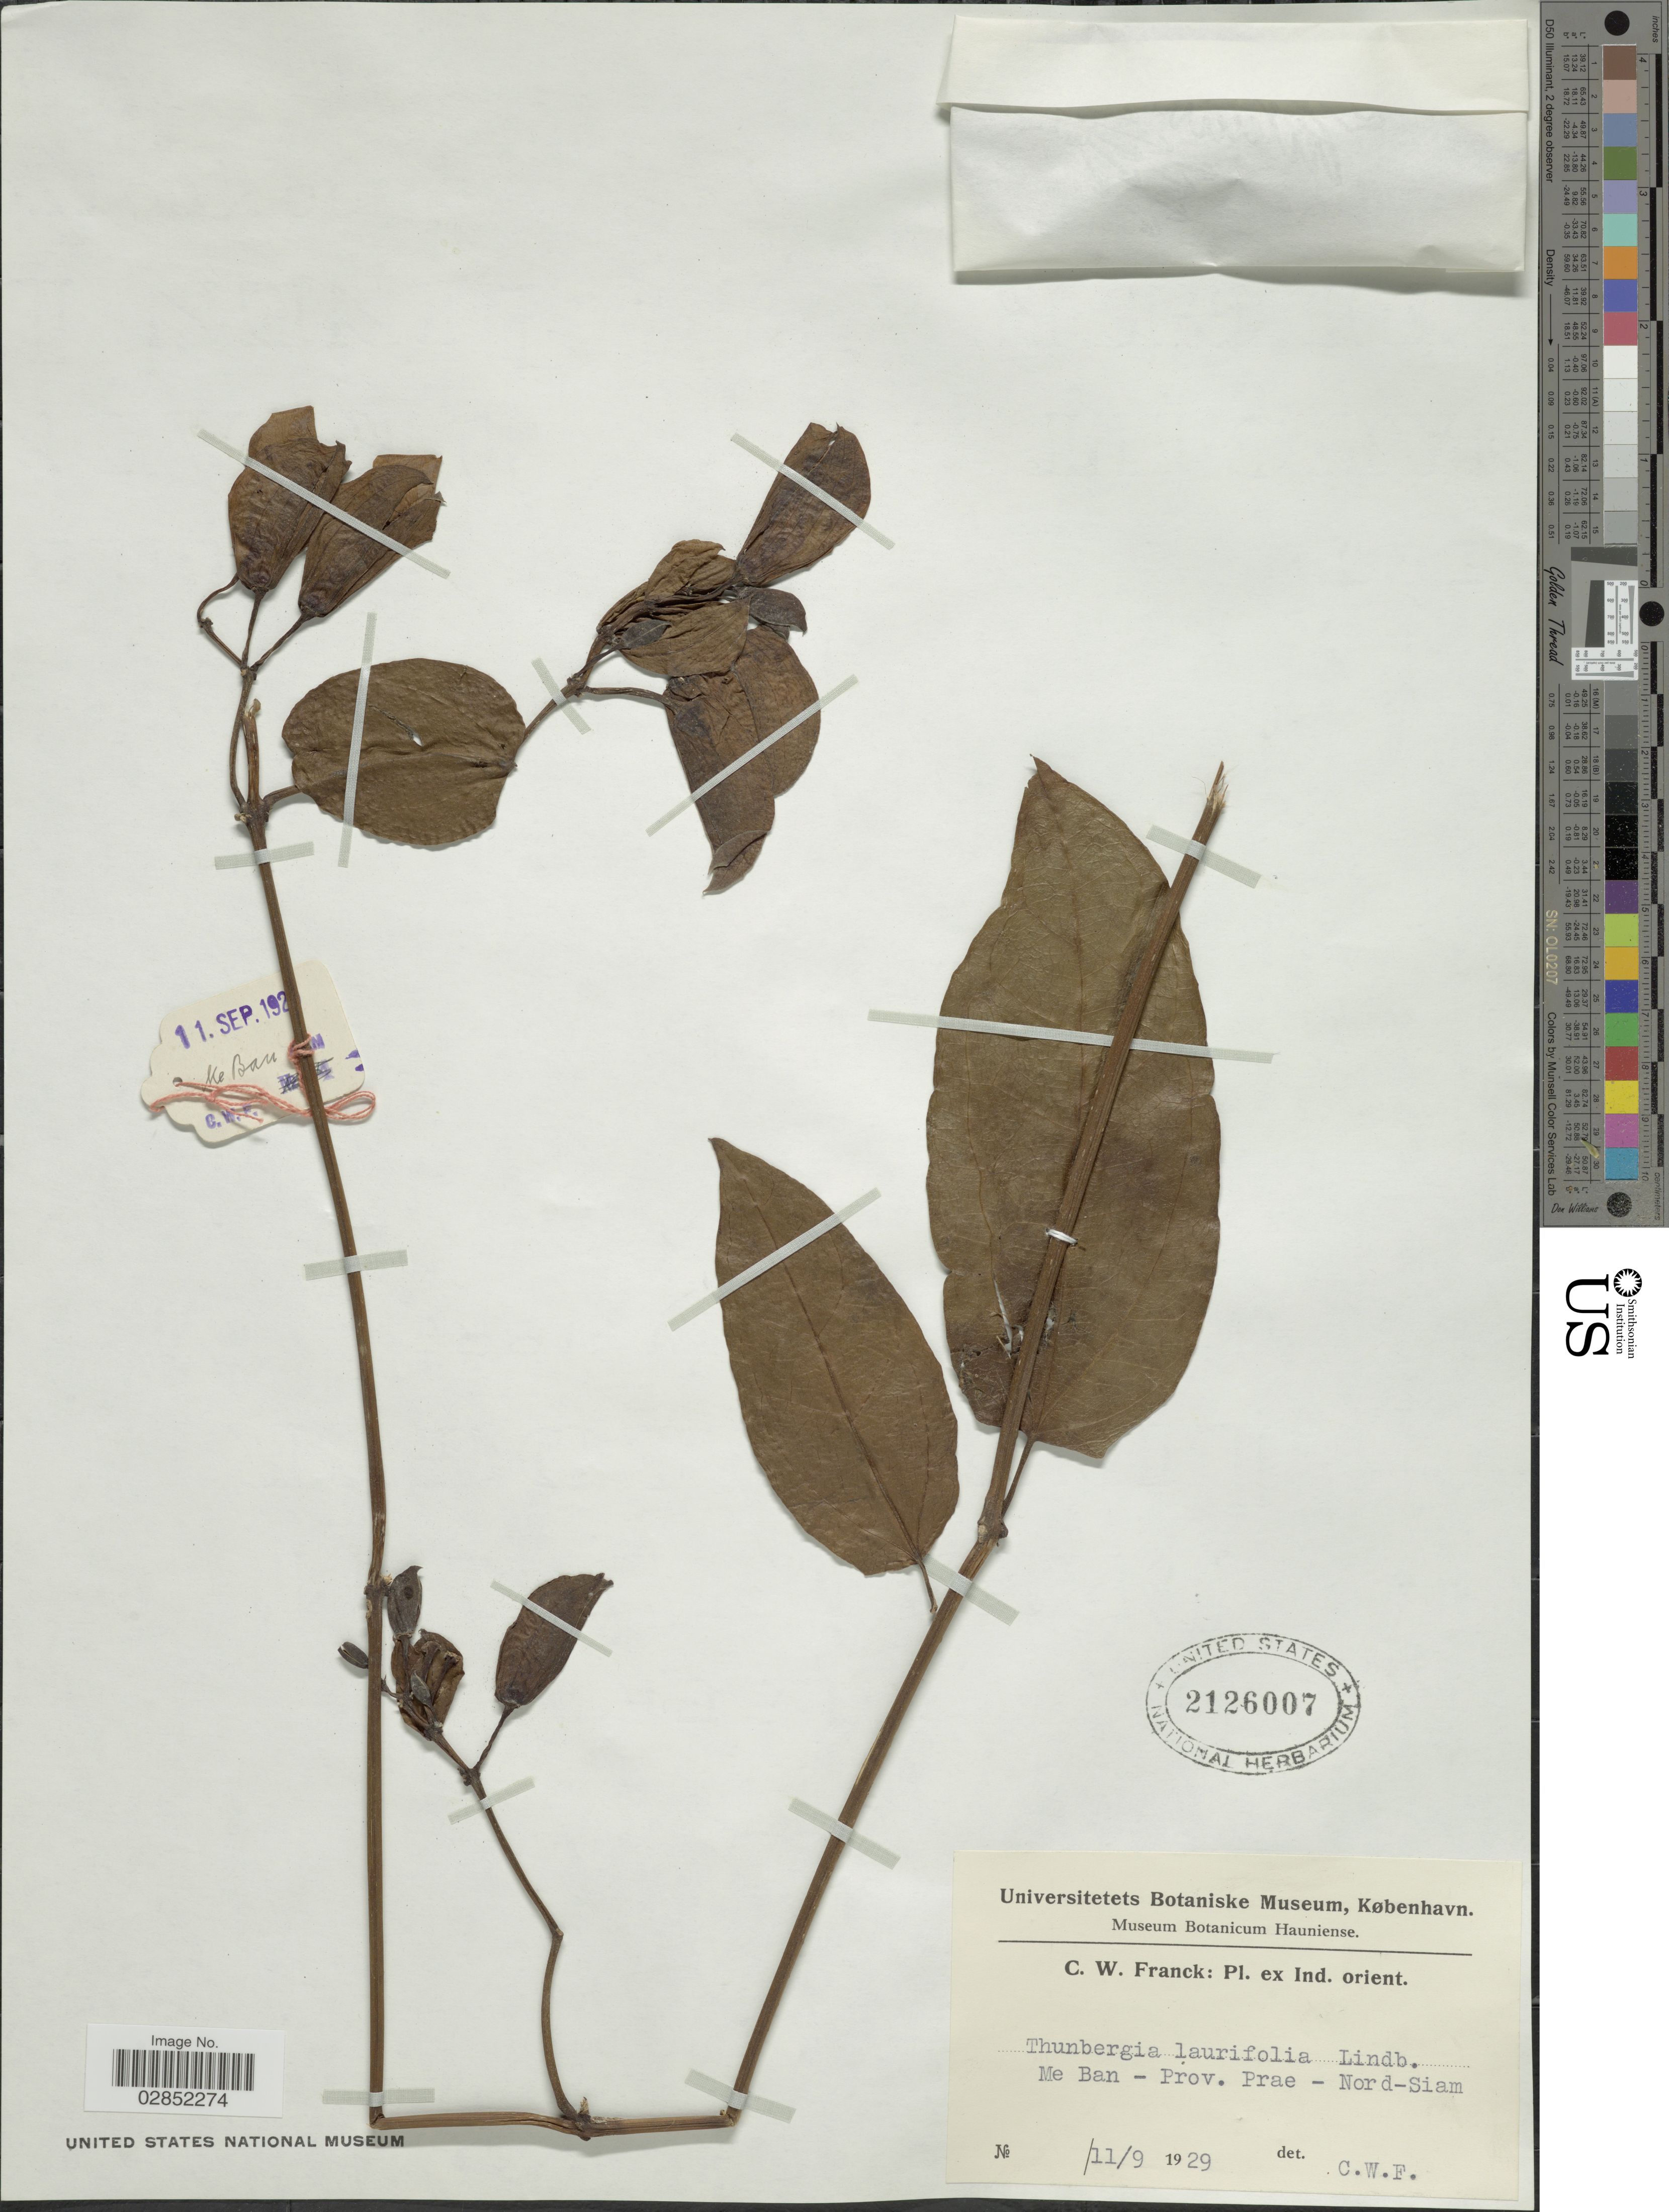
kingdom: Plantae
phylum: Tracheophyta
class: Magnoliopsida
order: Lamiales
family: Acanthaceae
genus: Thunbergia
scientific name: Thunbergia laurifolia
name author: Lindl.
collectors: C. Franck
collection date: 1929-09-11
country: Thailand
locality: Ex Ind. orient. Me Ban - Prov. Prae - Nord-Siam.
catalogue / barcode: US 2126007